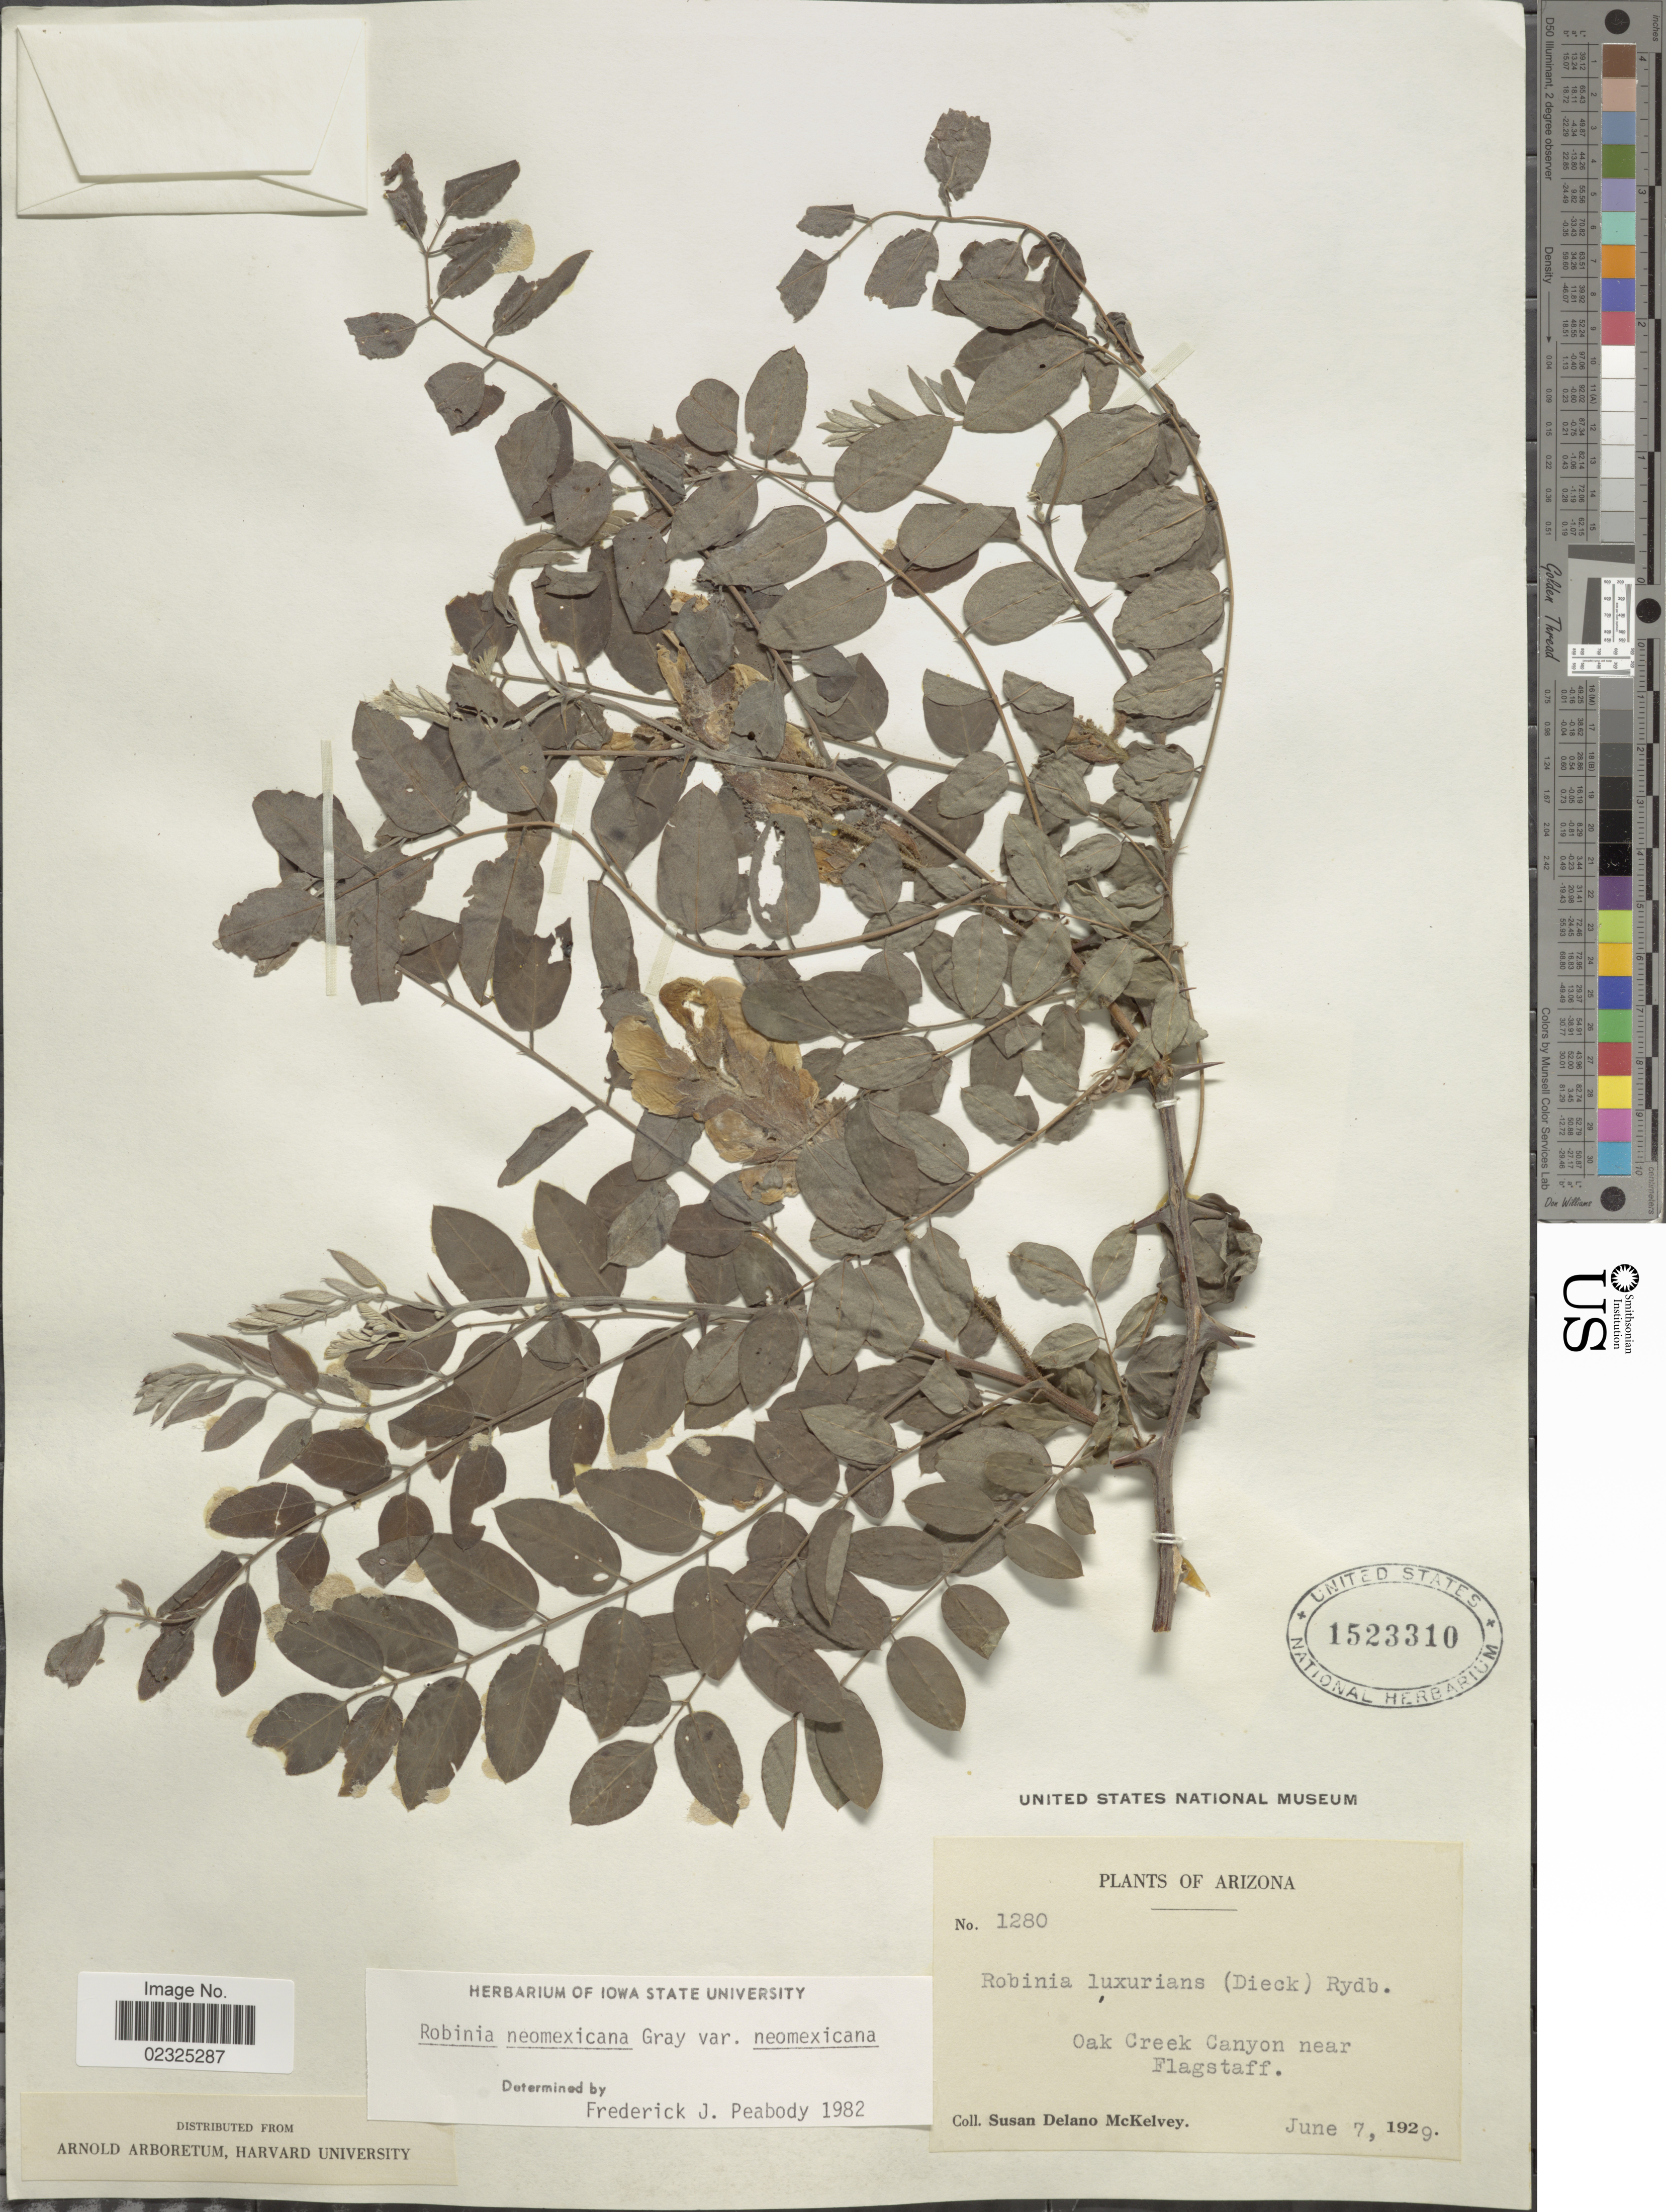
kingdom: Plantae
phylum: Tracheophyta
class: Magnoliopsida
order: Fabales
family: Fabaceae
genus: Robinia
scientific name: Robinia neomexicana var. neomexicana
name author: A. Gray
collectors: S. A. McKelvey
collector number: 1280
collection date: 1929-06-07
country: United States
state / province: Arizona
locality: Oak Creek Canyon near Flagstaff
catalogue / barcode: US 1523310